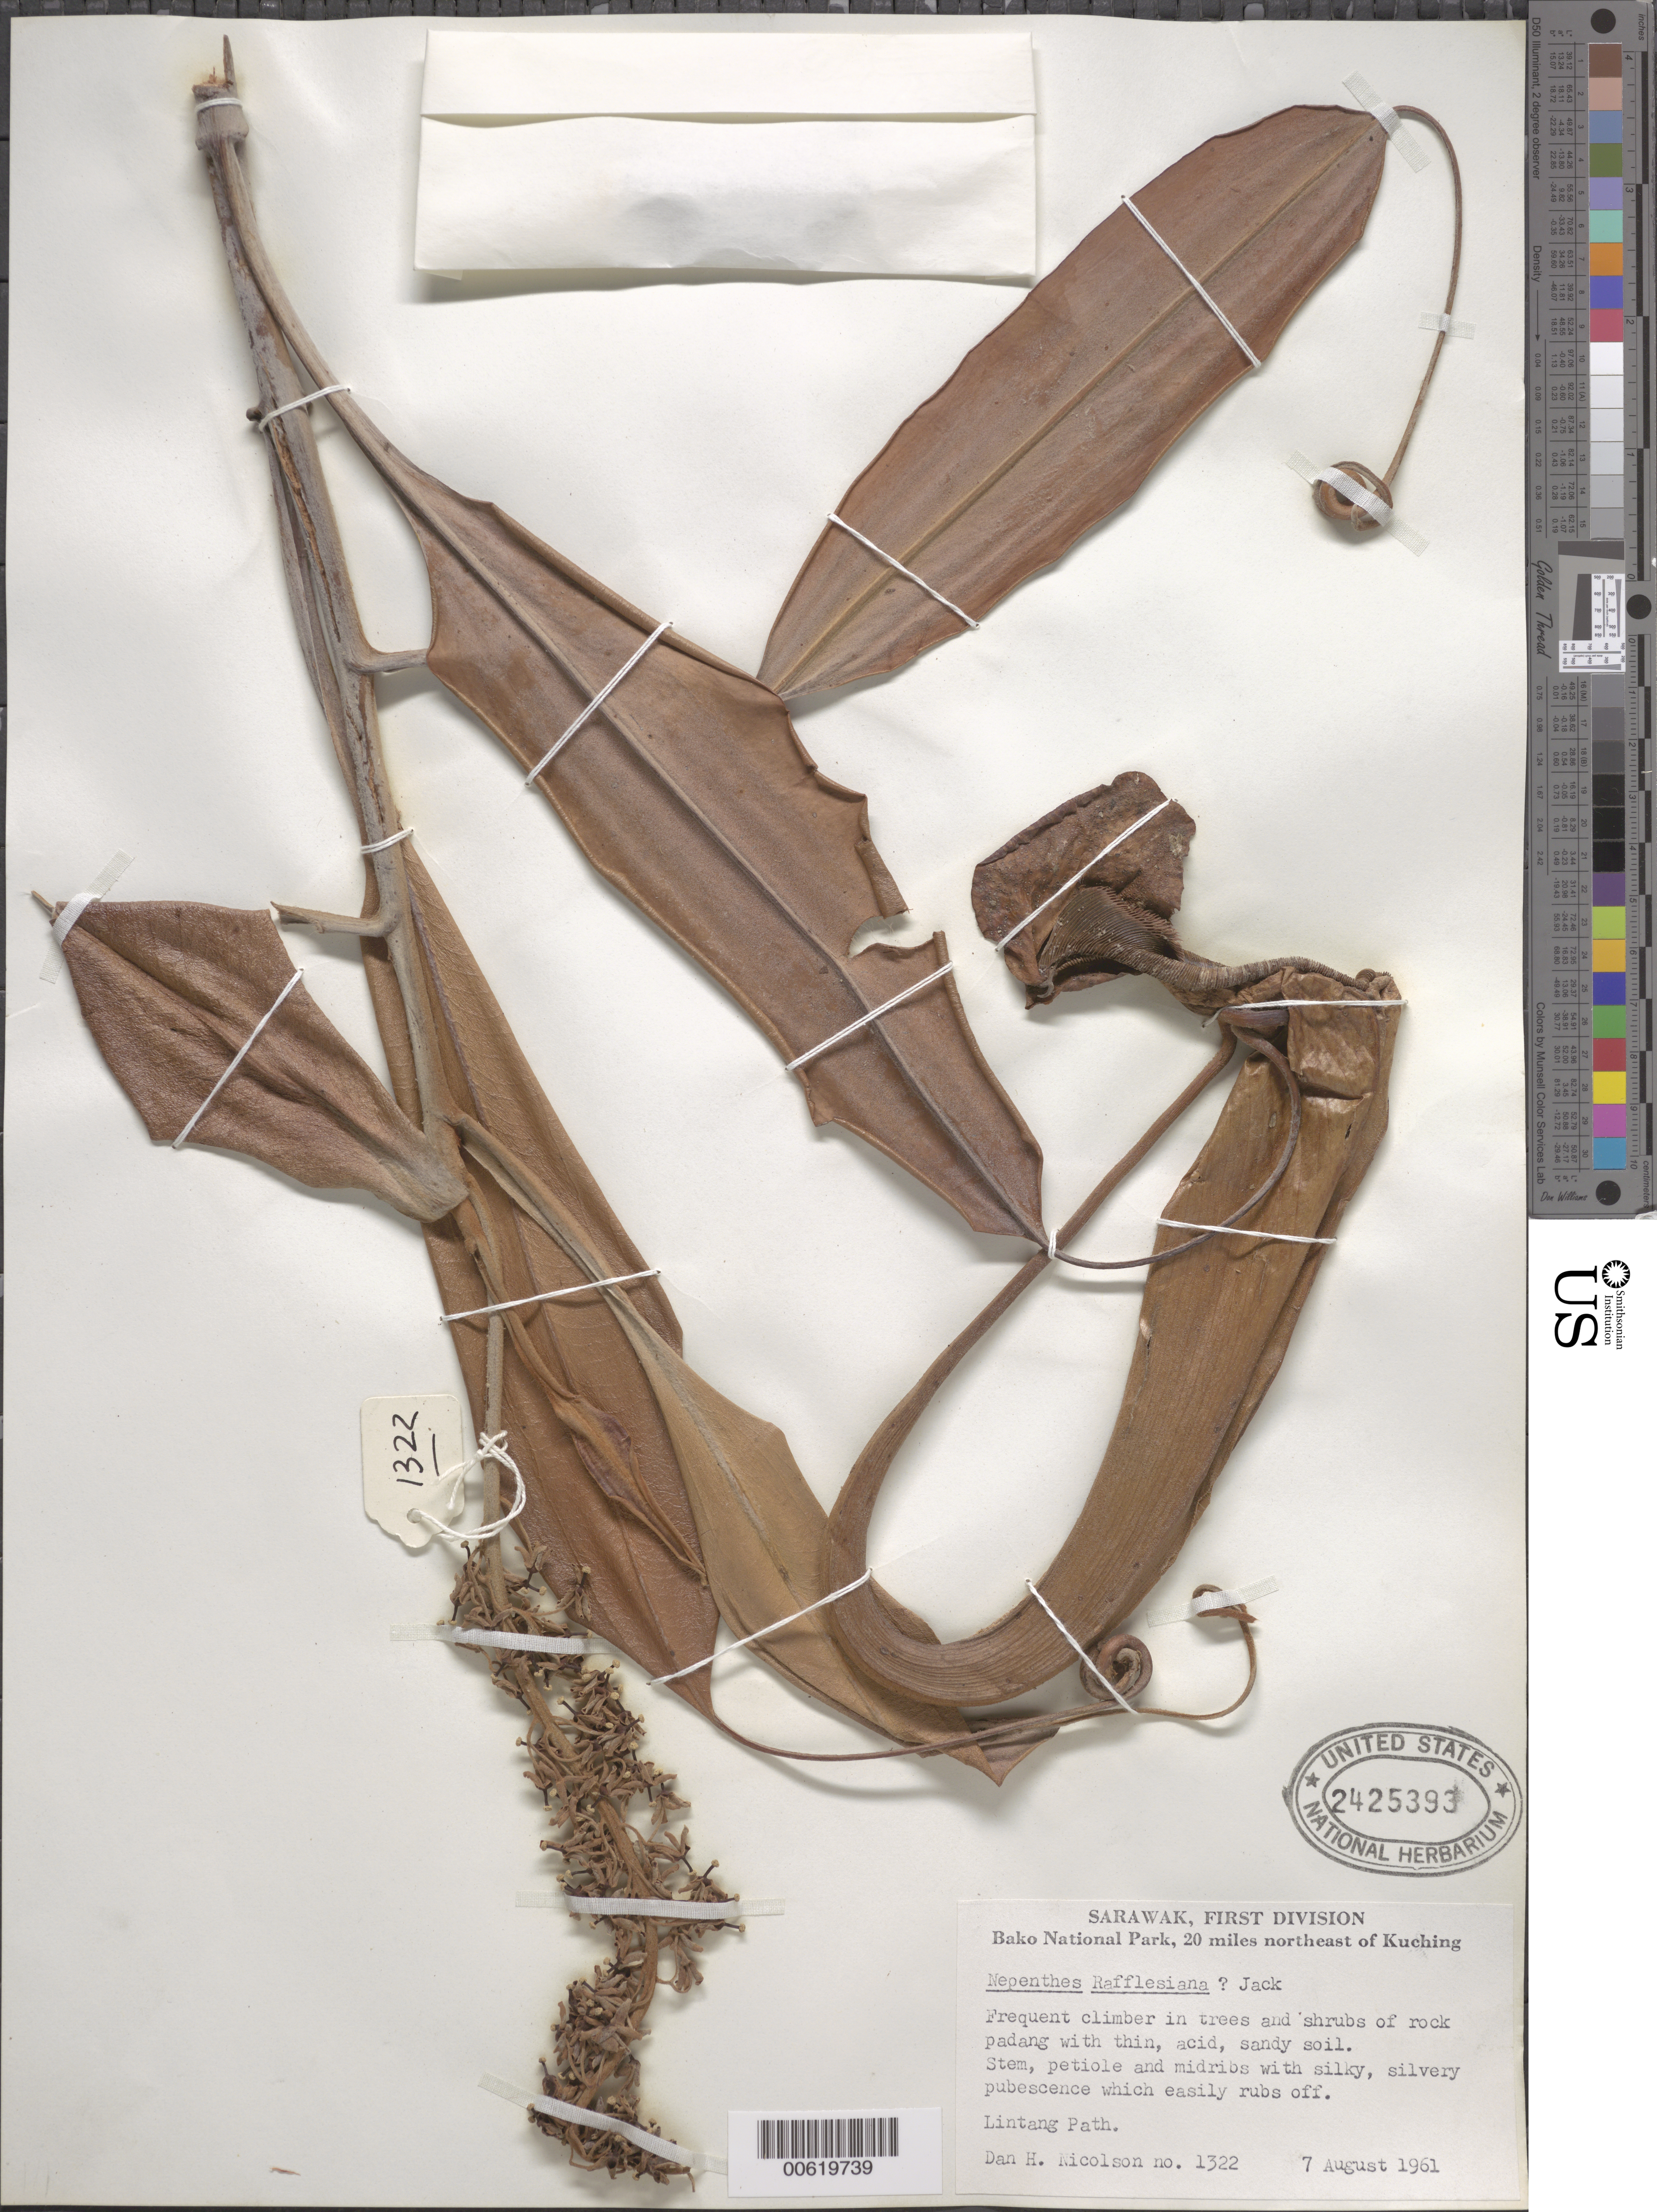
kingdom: Plantae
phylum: Tracheophyta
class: Magnoliopsida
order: Caryophyllales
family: Nepenthaceae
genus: Nepenthes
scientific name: Nepenthes rafflesiana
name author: Jack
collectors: D. H. Nicolson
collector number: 1322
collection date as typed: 07 Aug 1961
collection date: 1961-08-07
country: Malaysia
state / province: Sarawak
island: Borneo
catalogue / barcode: US 2425393